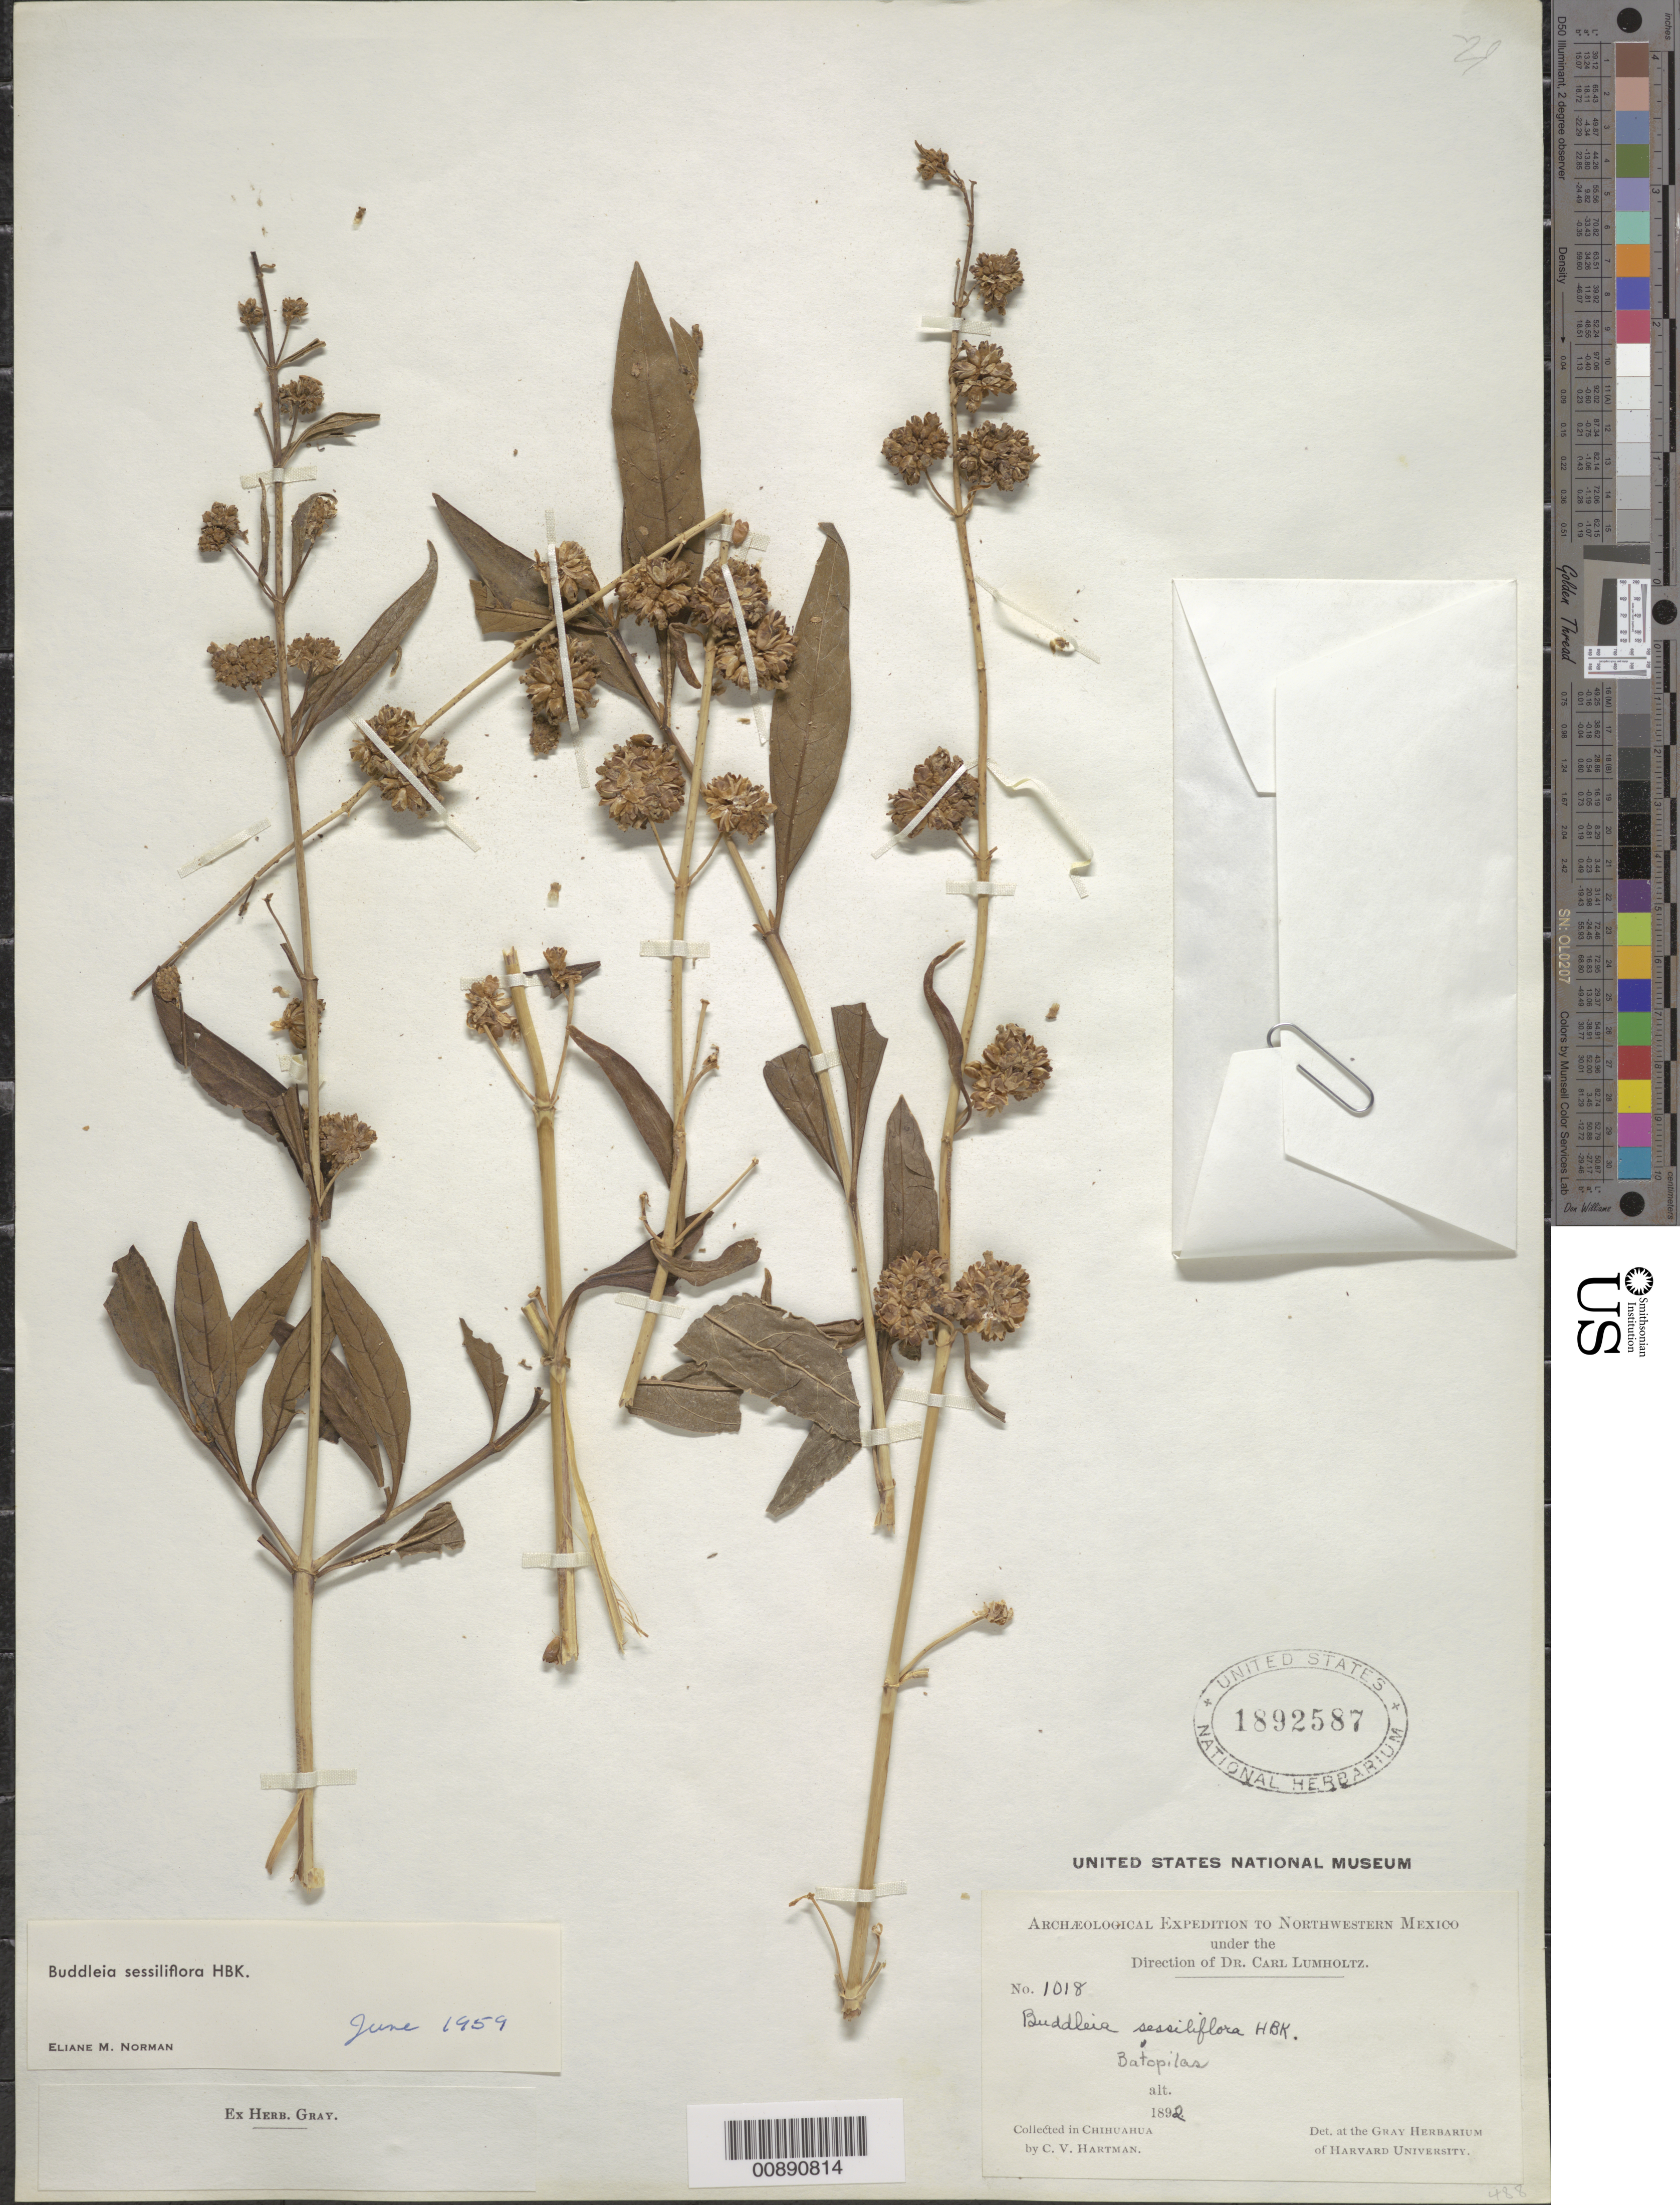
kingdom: Plantae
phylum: Tracheophyta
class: Magnoliopsida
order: Lamiales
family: Scrophulariaceae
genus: Buddleja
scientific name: Buddleja sessiliflora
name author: Kunth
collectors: C. V. Hartman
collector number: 1018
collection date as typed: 1892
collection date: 1892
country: Mexico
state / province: Chihuahua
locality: Batopilas, Chihuahua.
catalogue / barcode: US 1892587